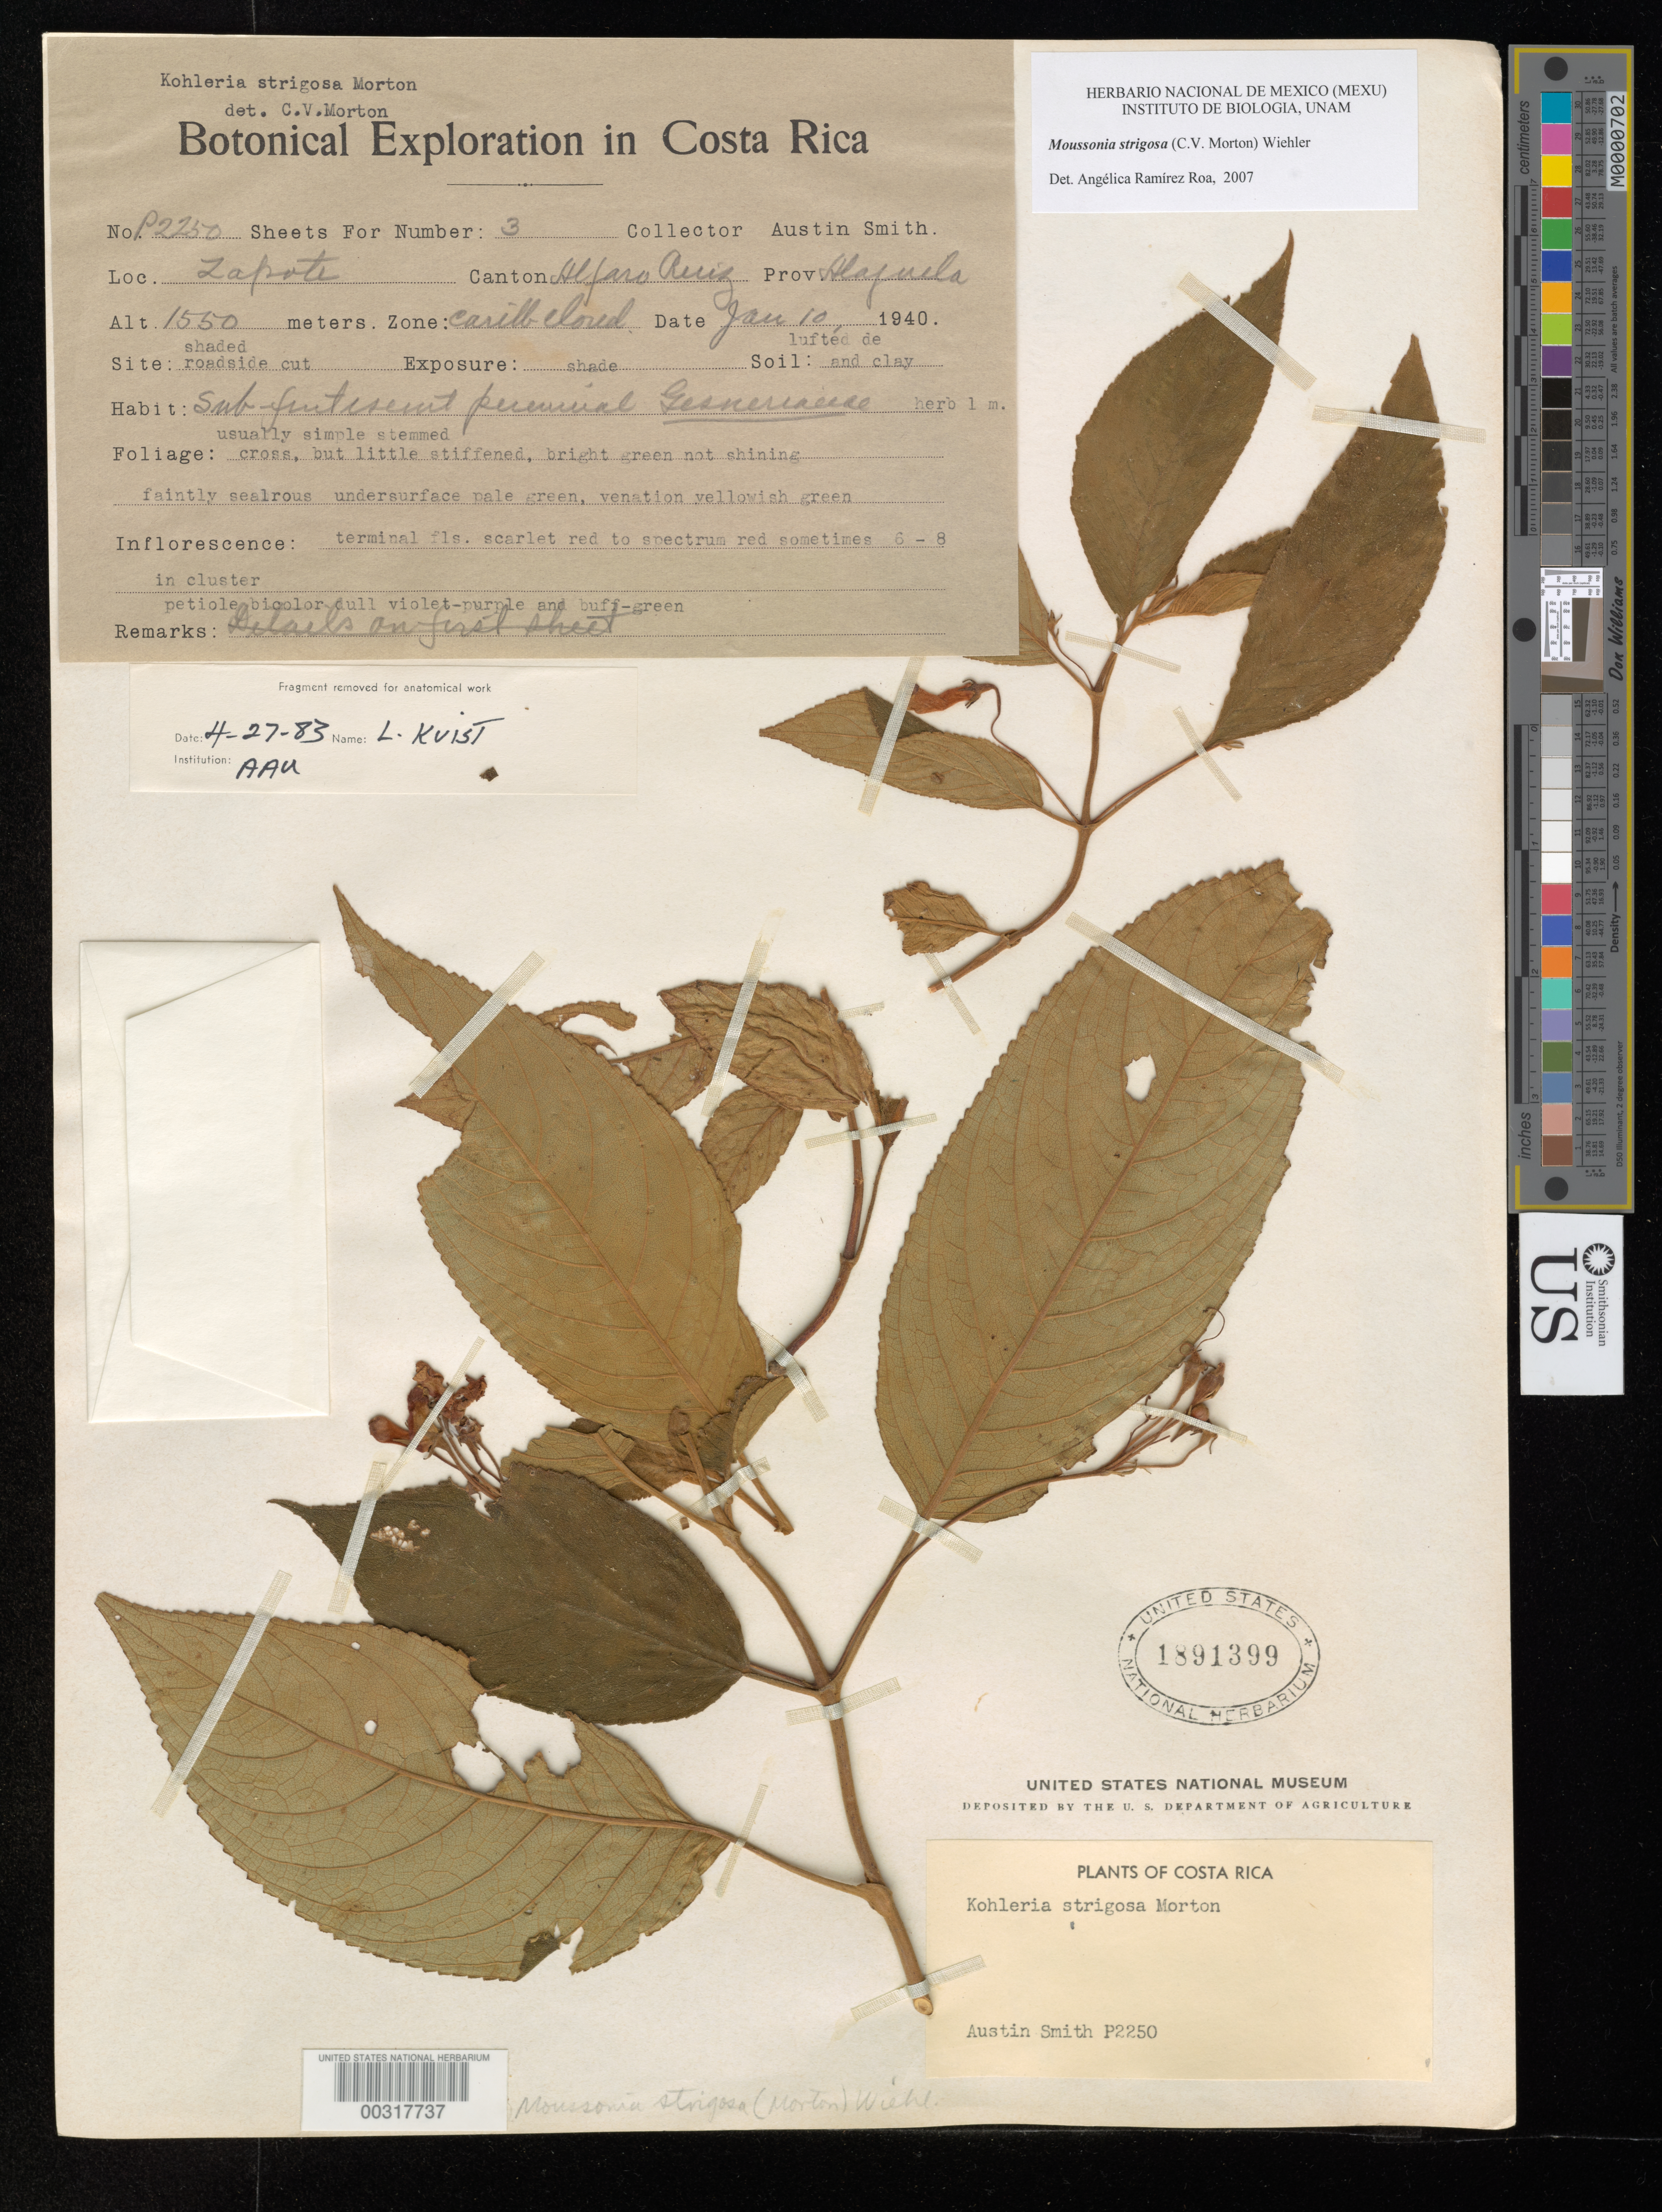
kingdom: Plantae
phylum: Tracheophyta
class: Magnoliopsida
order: Lamiales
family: Gesneriaceae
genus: Moussonia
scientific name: Moussonia strigosa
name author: (C.V. Morton) Wiehler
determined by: Ramírez-Roa, A.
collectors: Aust P. Smith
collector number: P 2250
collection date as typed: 10 Jan 1940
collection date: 1940-01-10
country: Costa Rica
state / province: Alajuela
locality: Canton Alfaro Ruiz, Zapote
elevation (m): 1550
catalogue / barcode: US 1891399